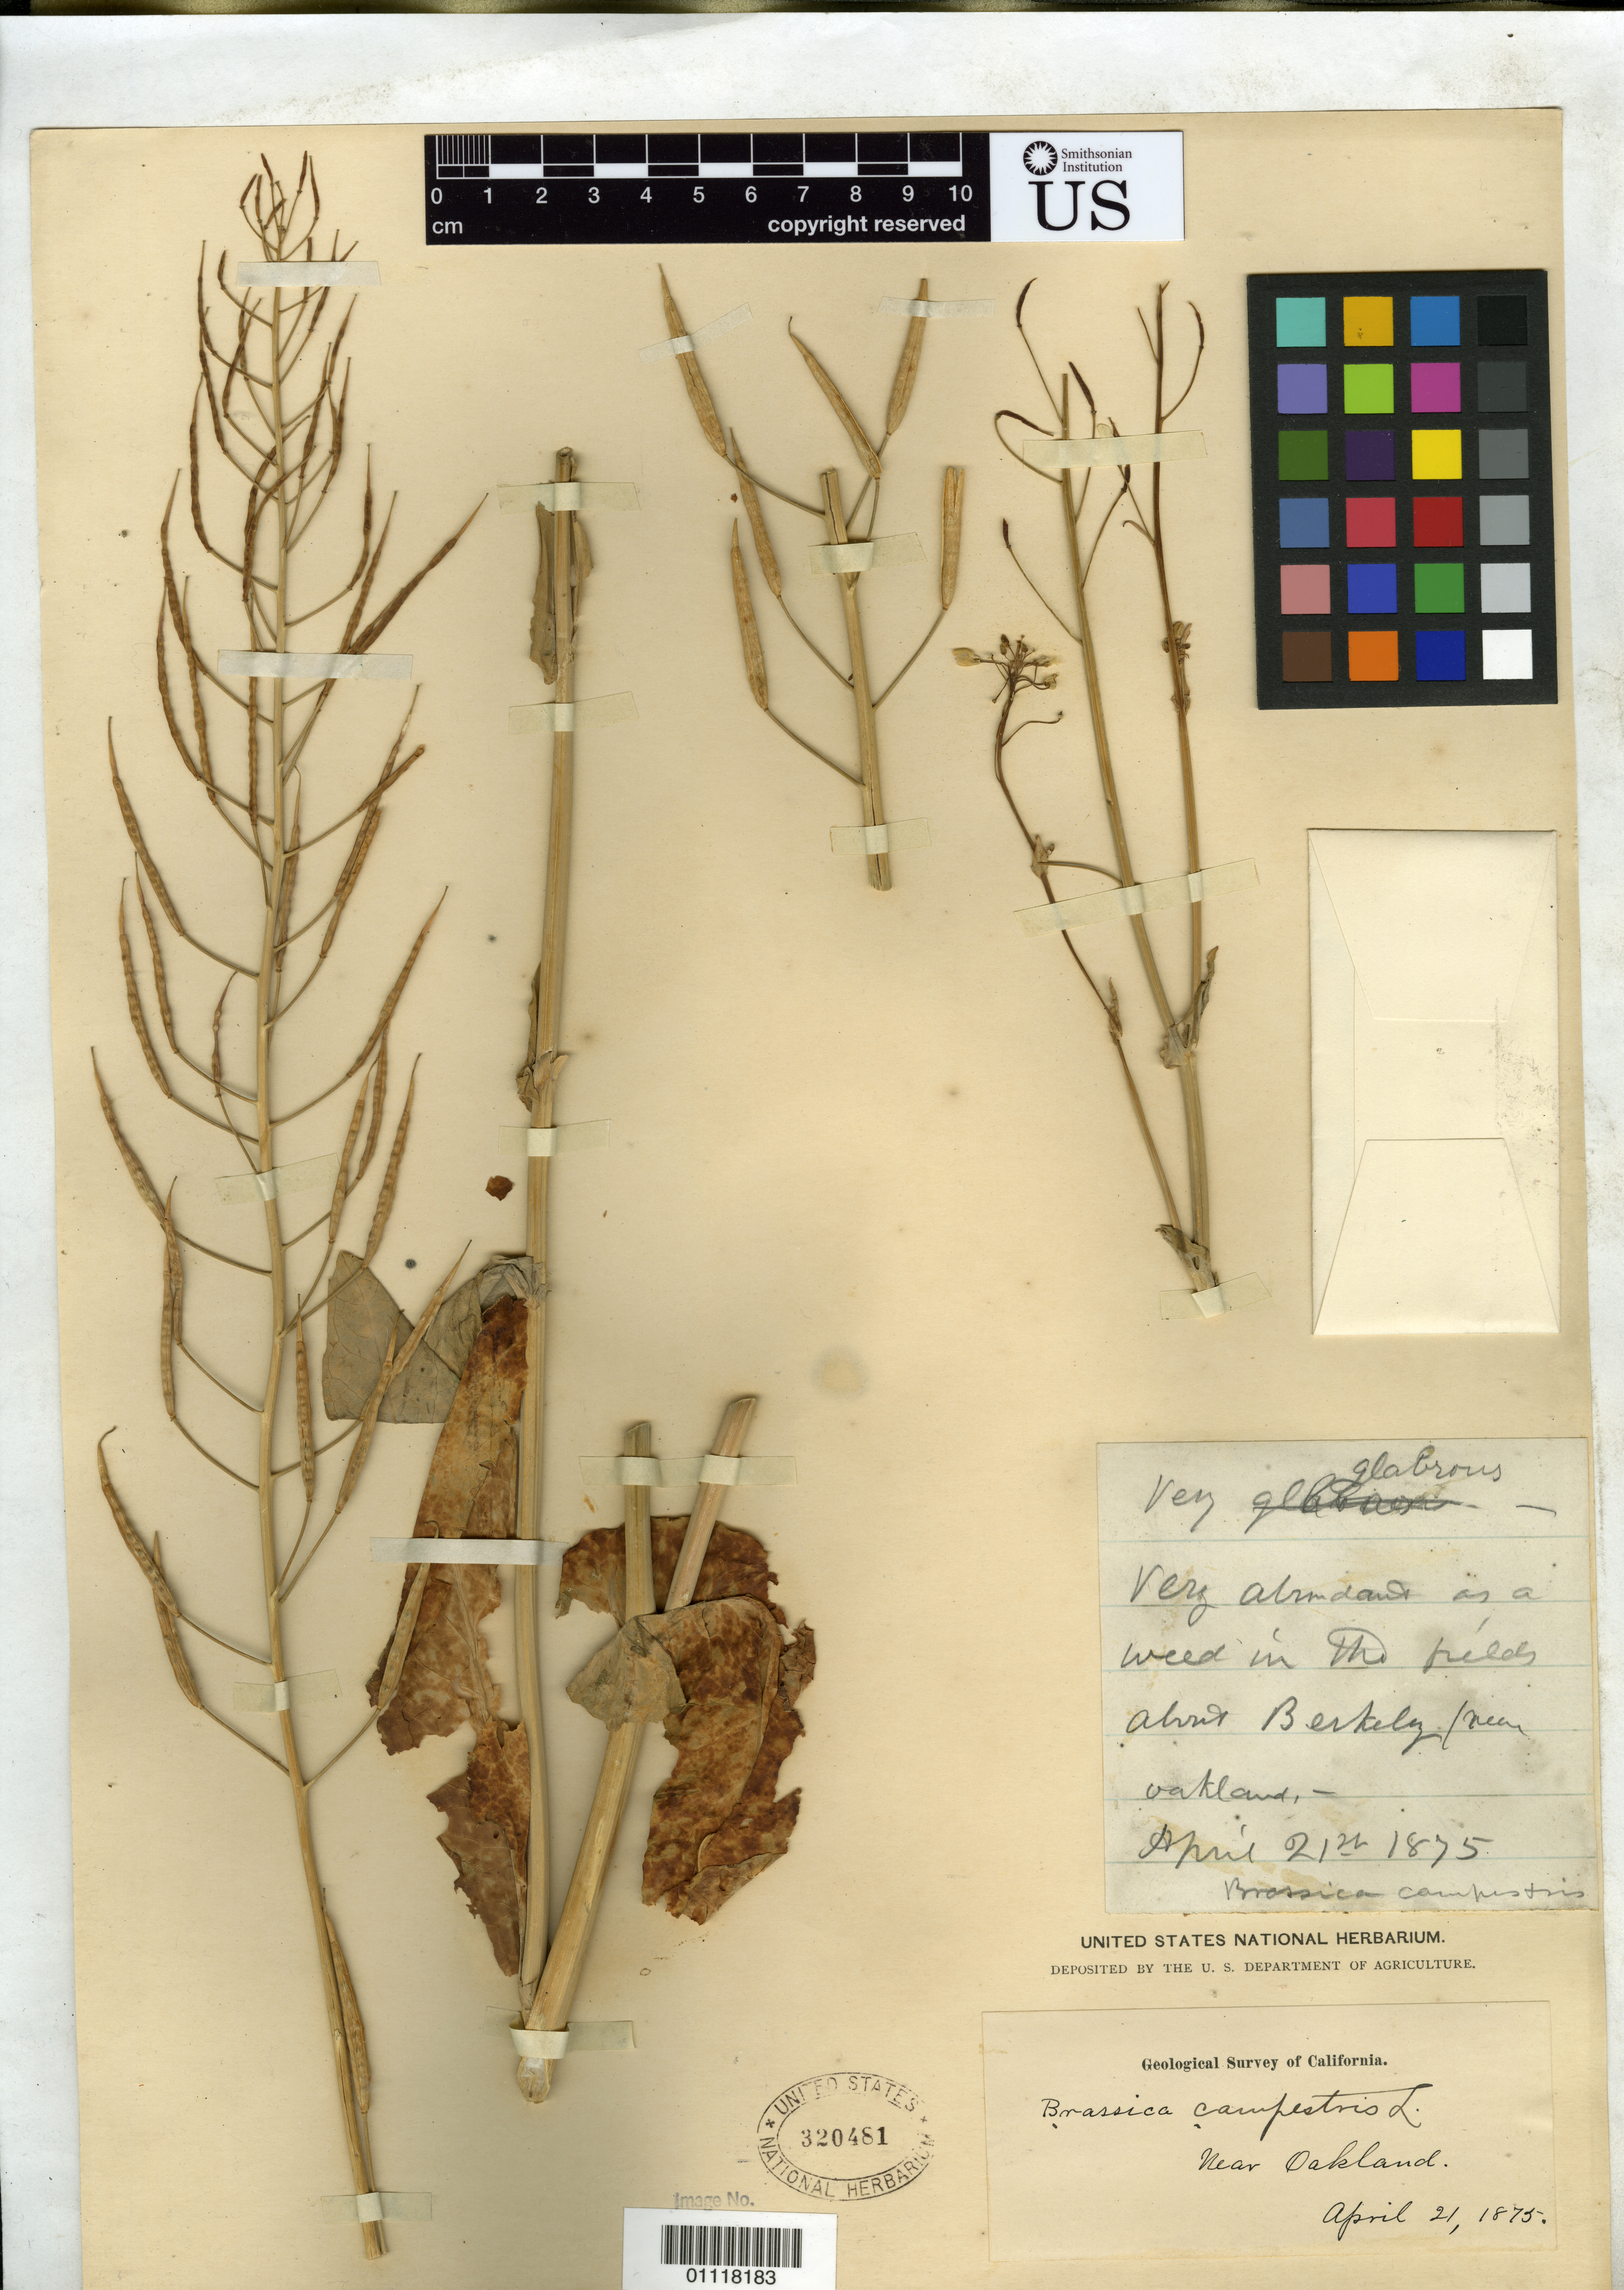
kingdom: Plantae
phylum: Tracheophyta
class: Magnoliopsida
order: Brassicales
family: Brassicaceae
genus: Brassica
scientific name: Brassica campestris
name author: L.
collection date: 1875-04-21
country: United States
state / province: California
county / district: Alameda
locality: Near Oakland.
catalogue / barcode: US 320481